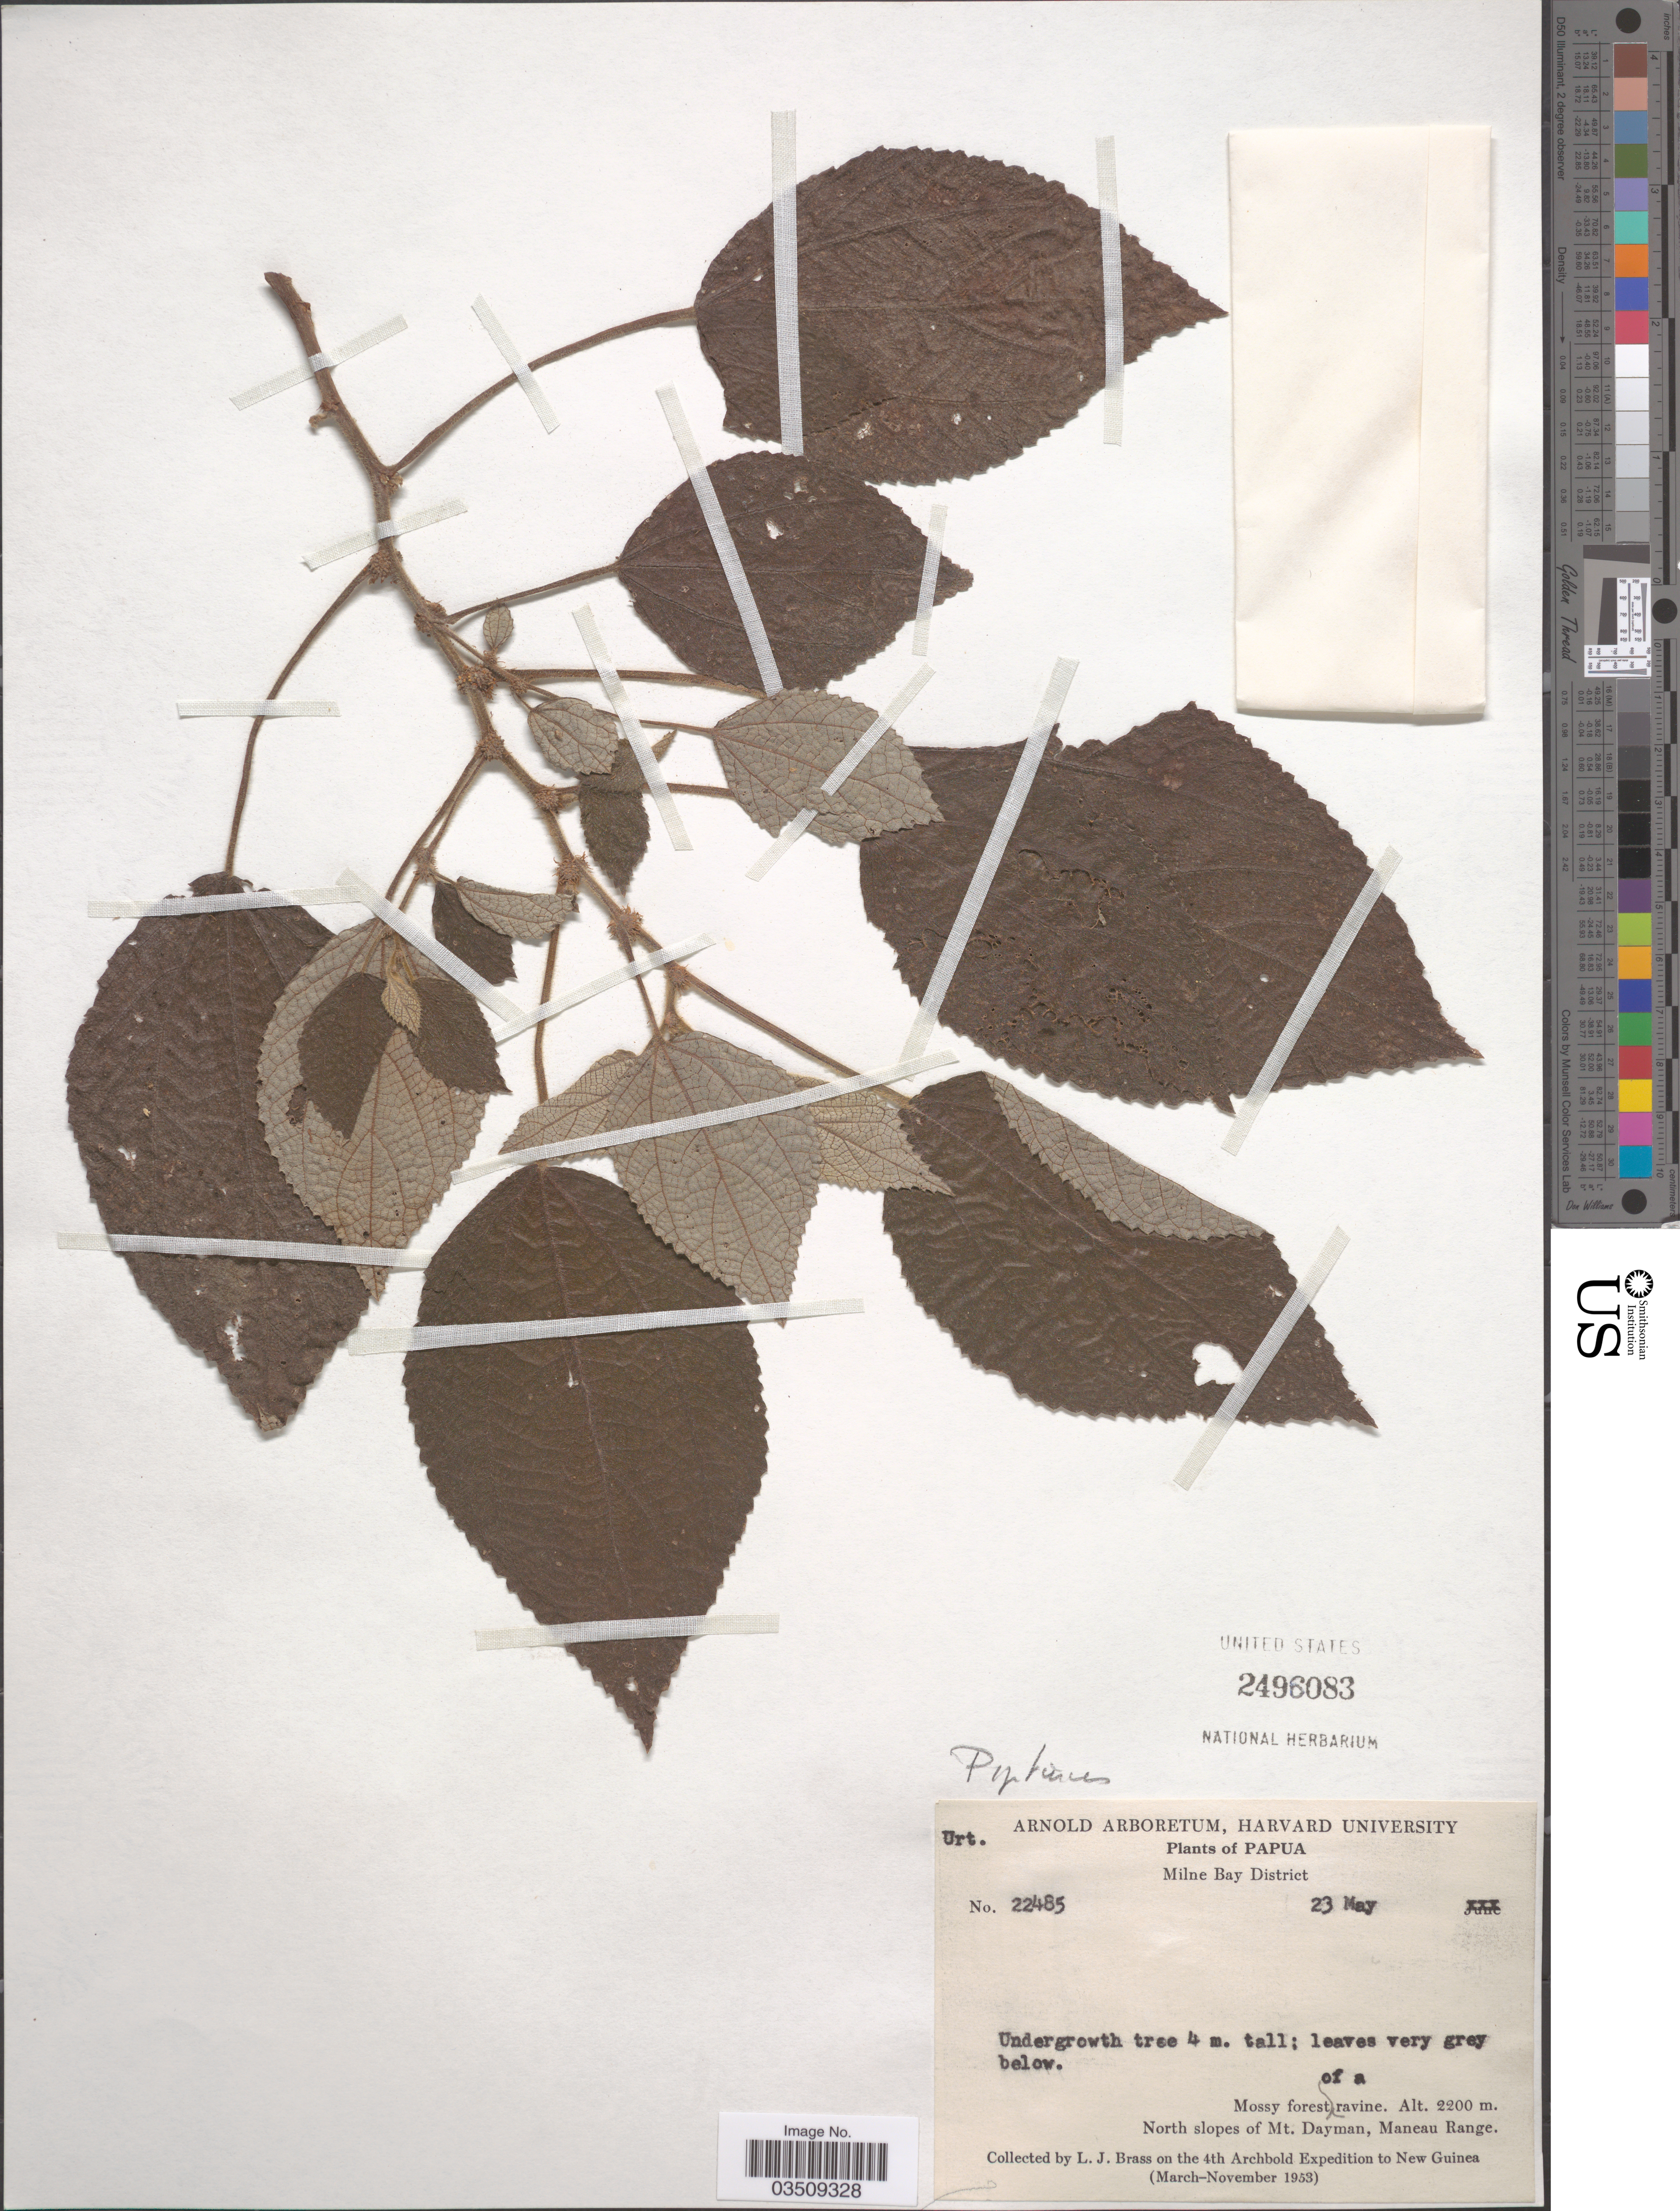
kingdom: Plantae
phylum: Tracheophyta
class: Magnoliopsida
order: Rosales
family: Urticaceae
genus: Pipturus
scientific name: Pipturus sp.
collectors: L. J. Brass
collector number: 22485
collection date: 1953-05-23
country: Papua New Guinea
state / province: Milne Bay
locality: Milne Bay District. North slopes of Mt. Dayman, Maneau Range.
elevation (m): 2200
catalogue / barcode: US 2496083